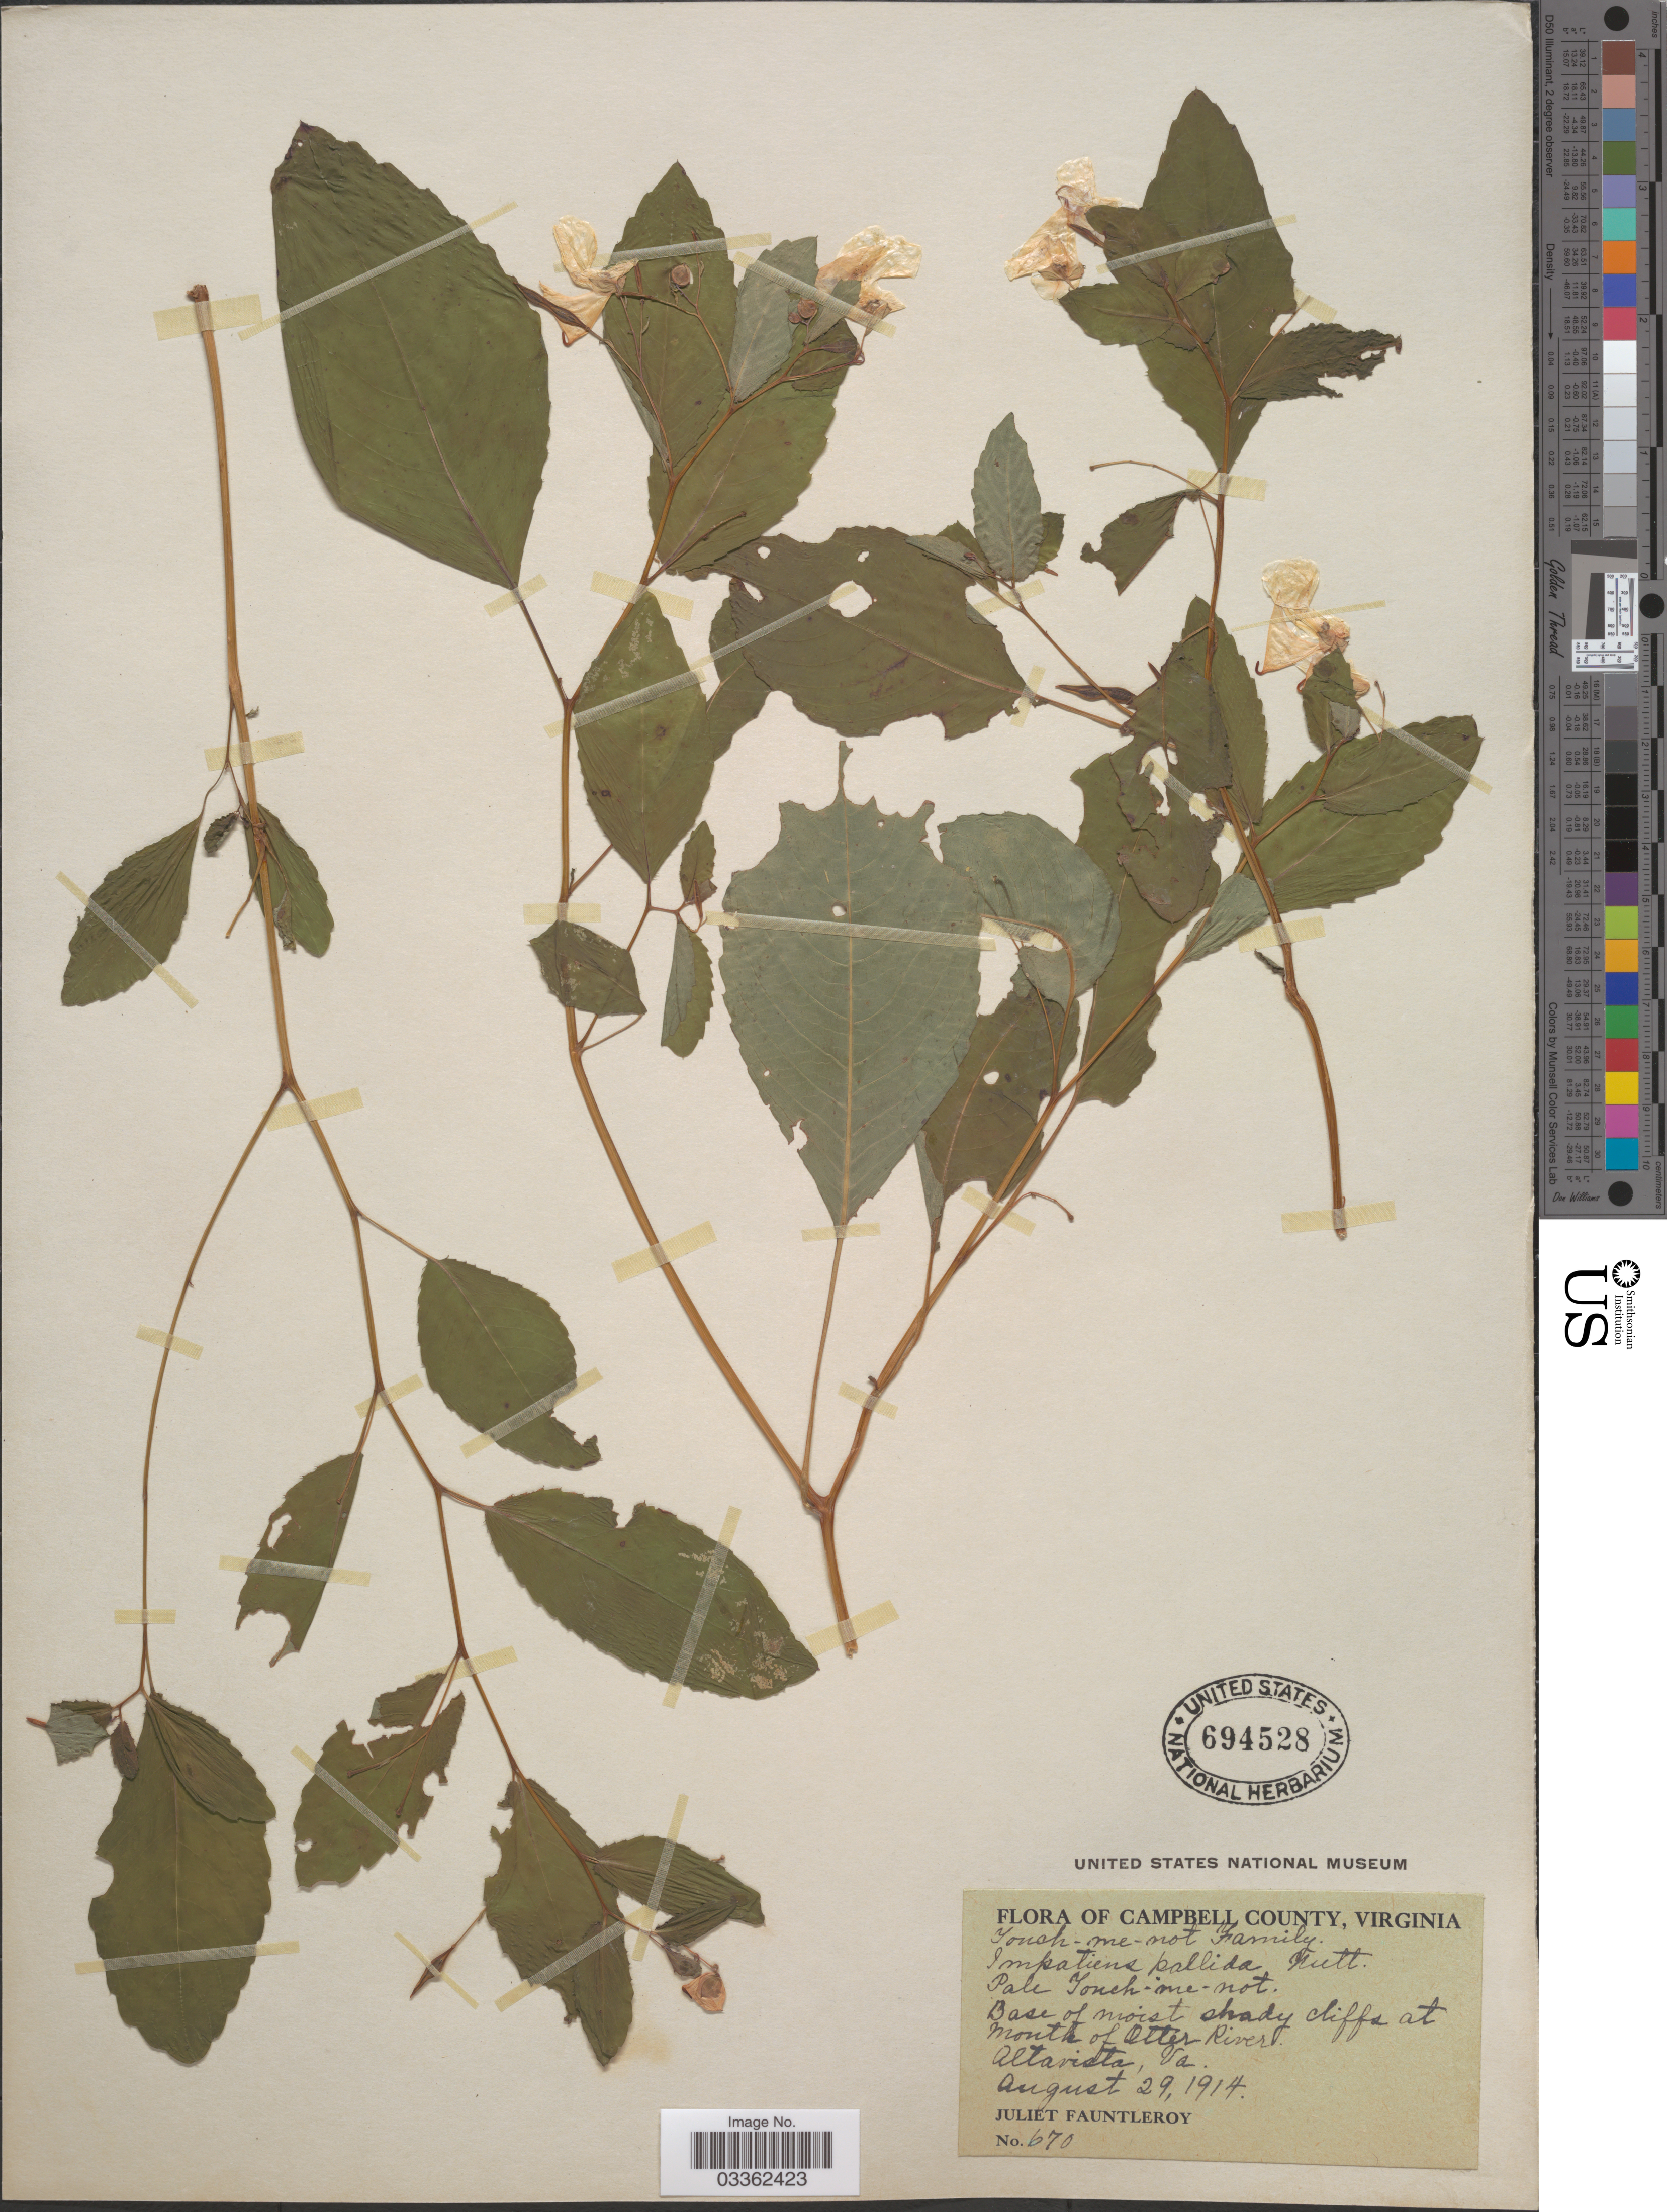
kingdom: Plantae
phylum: Tracheophyta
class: Magnoliopsida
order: Ericales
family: Balsaminaceae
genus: Impatiens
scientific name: Impatiens pallida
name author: Nutt.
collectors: J. Fauntleroy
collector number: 670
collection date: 1914-08-29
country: United States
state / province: Virginia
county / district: Campbell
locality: Campbell County. Base of moist shady cliffs at mouth of Otter River. Altavista.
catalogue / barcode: US 694528